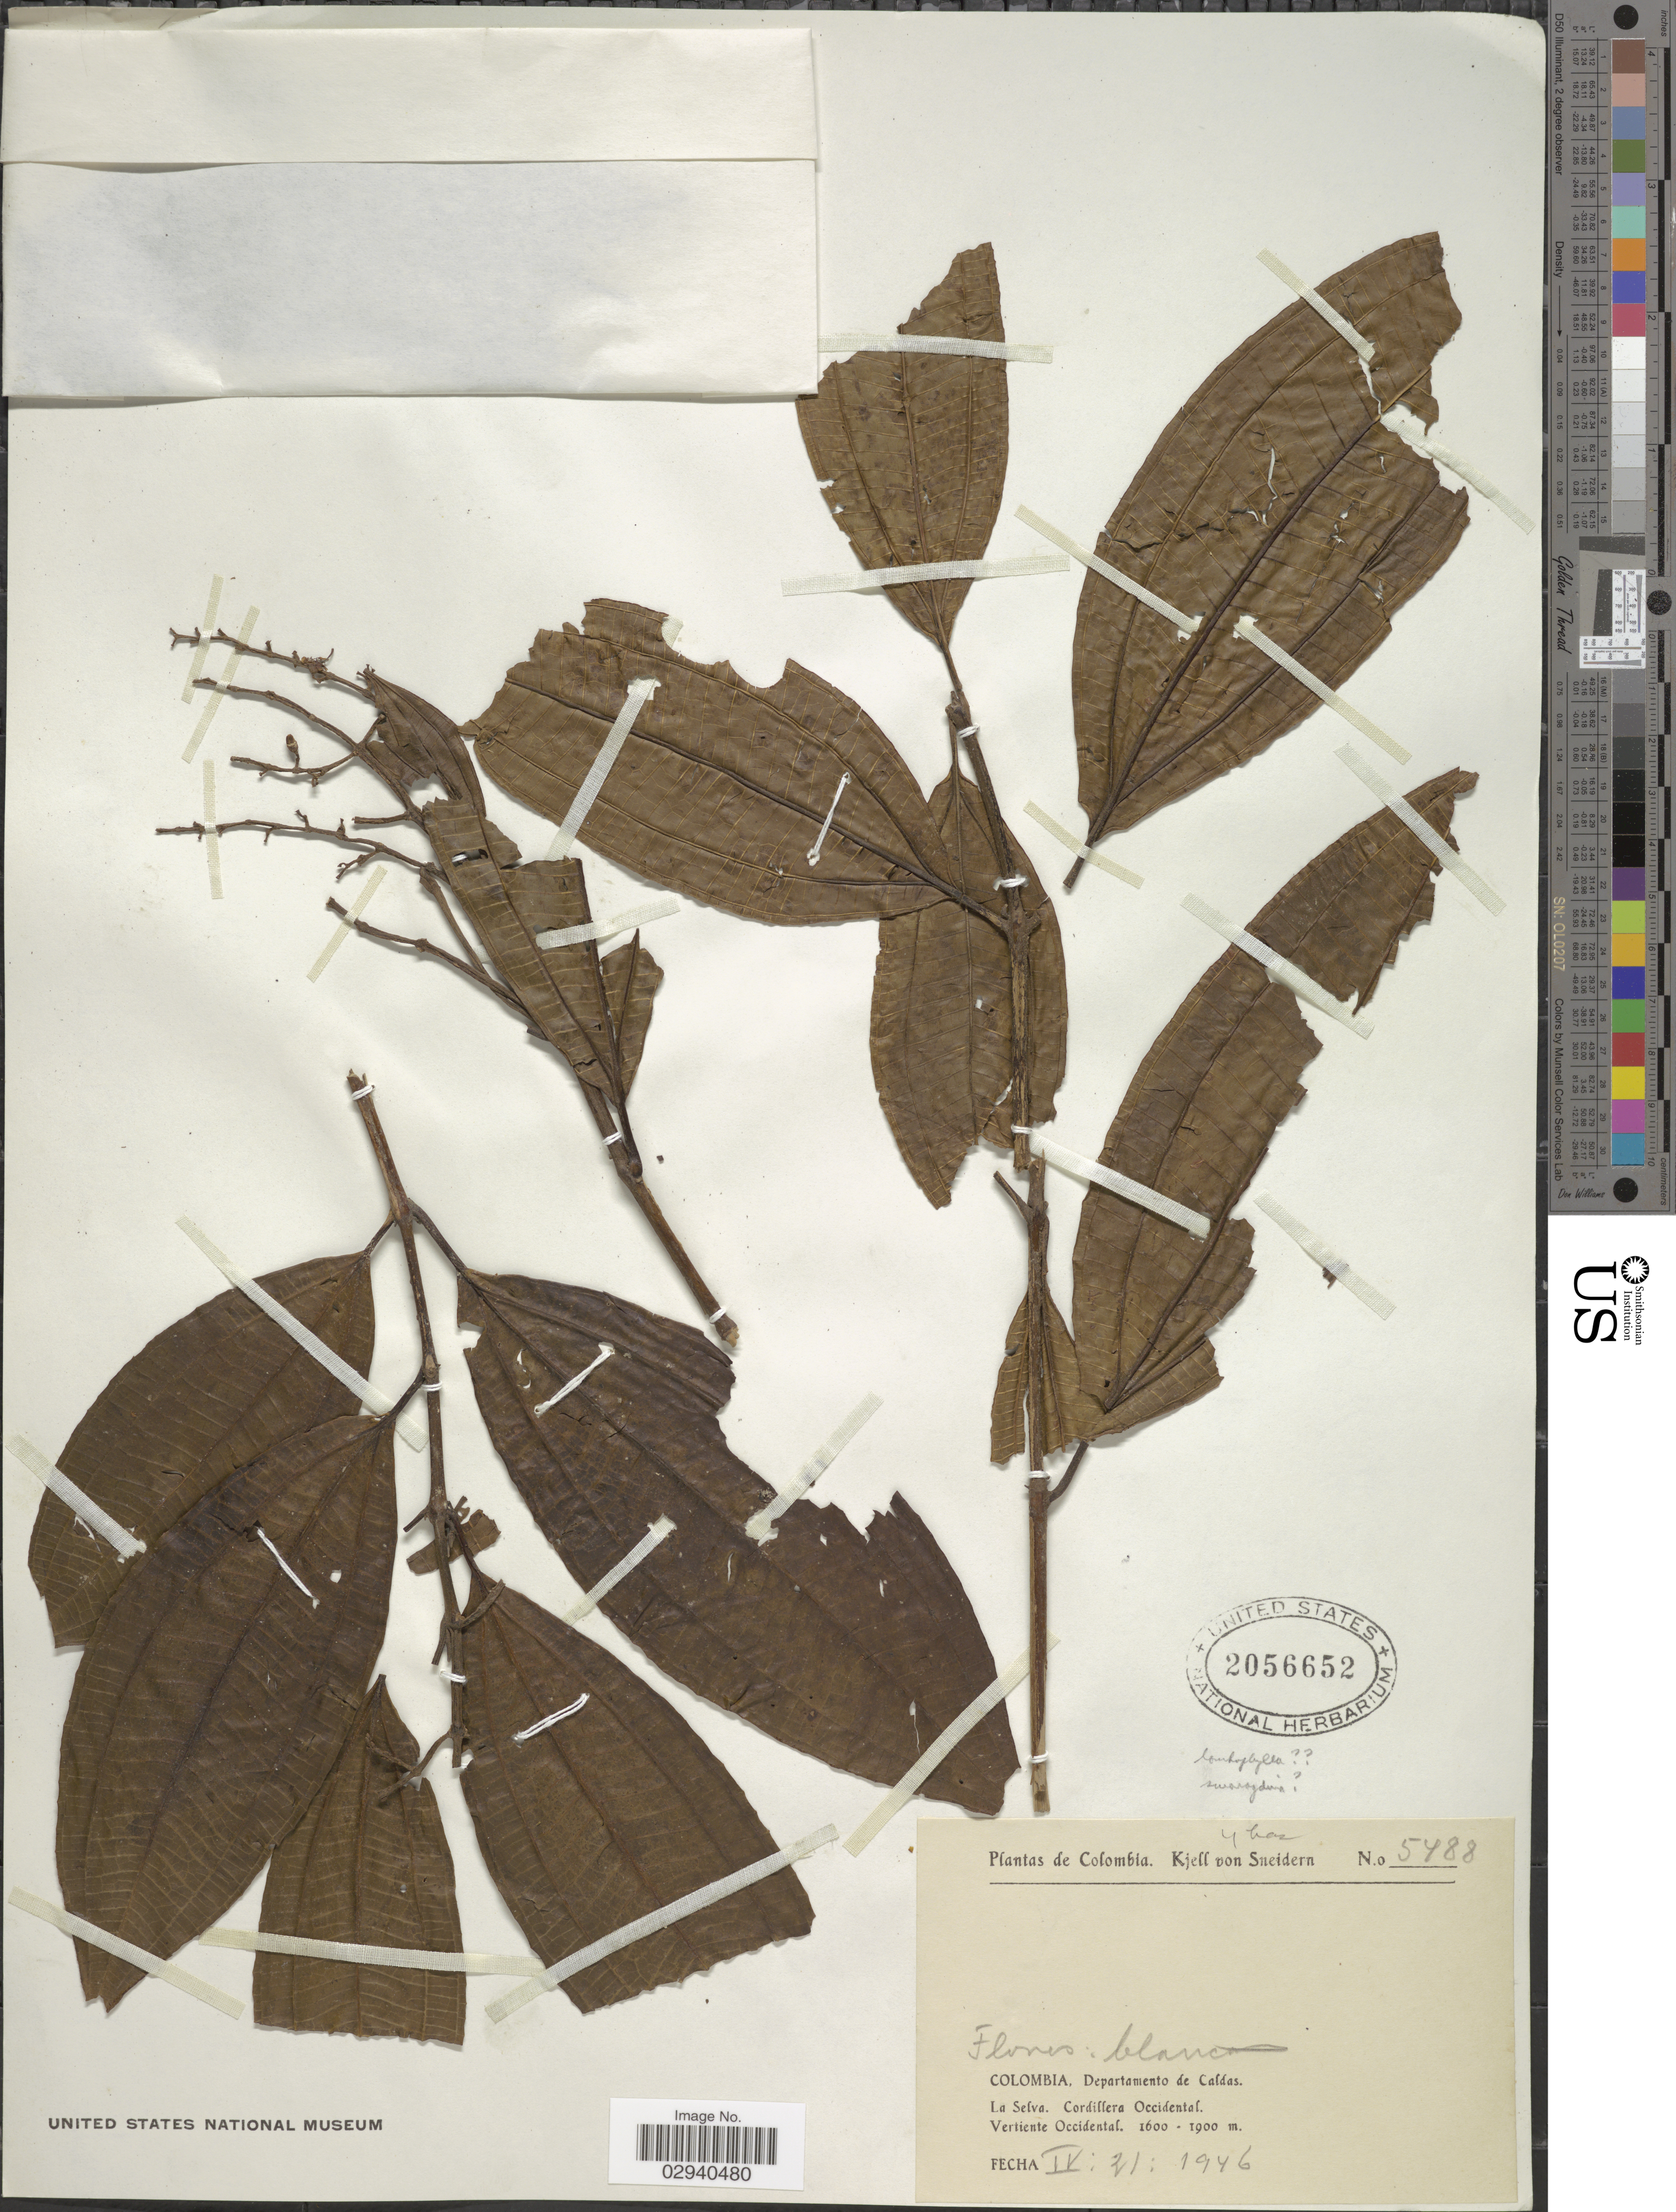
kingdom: Plantae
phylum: Tracheophyta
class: Magnoliopsida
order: Myrtales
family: Melastomataceae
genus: Miconia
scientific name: Miconia lonchophylla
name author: Naudin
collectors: K. von Sneidern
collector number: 5488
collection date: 1946-04-21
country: Colombia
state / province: Caldas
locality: La Selva. Cordillera Occidental. Vertiente Occidental.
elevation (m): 1600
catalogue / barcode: US 2056652